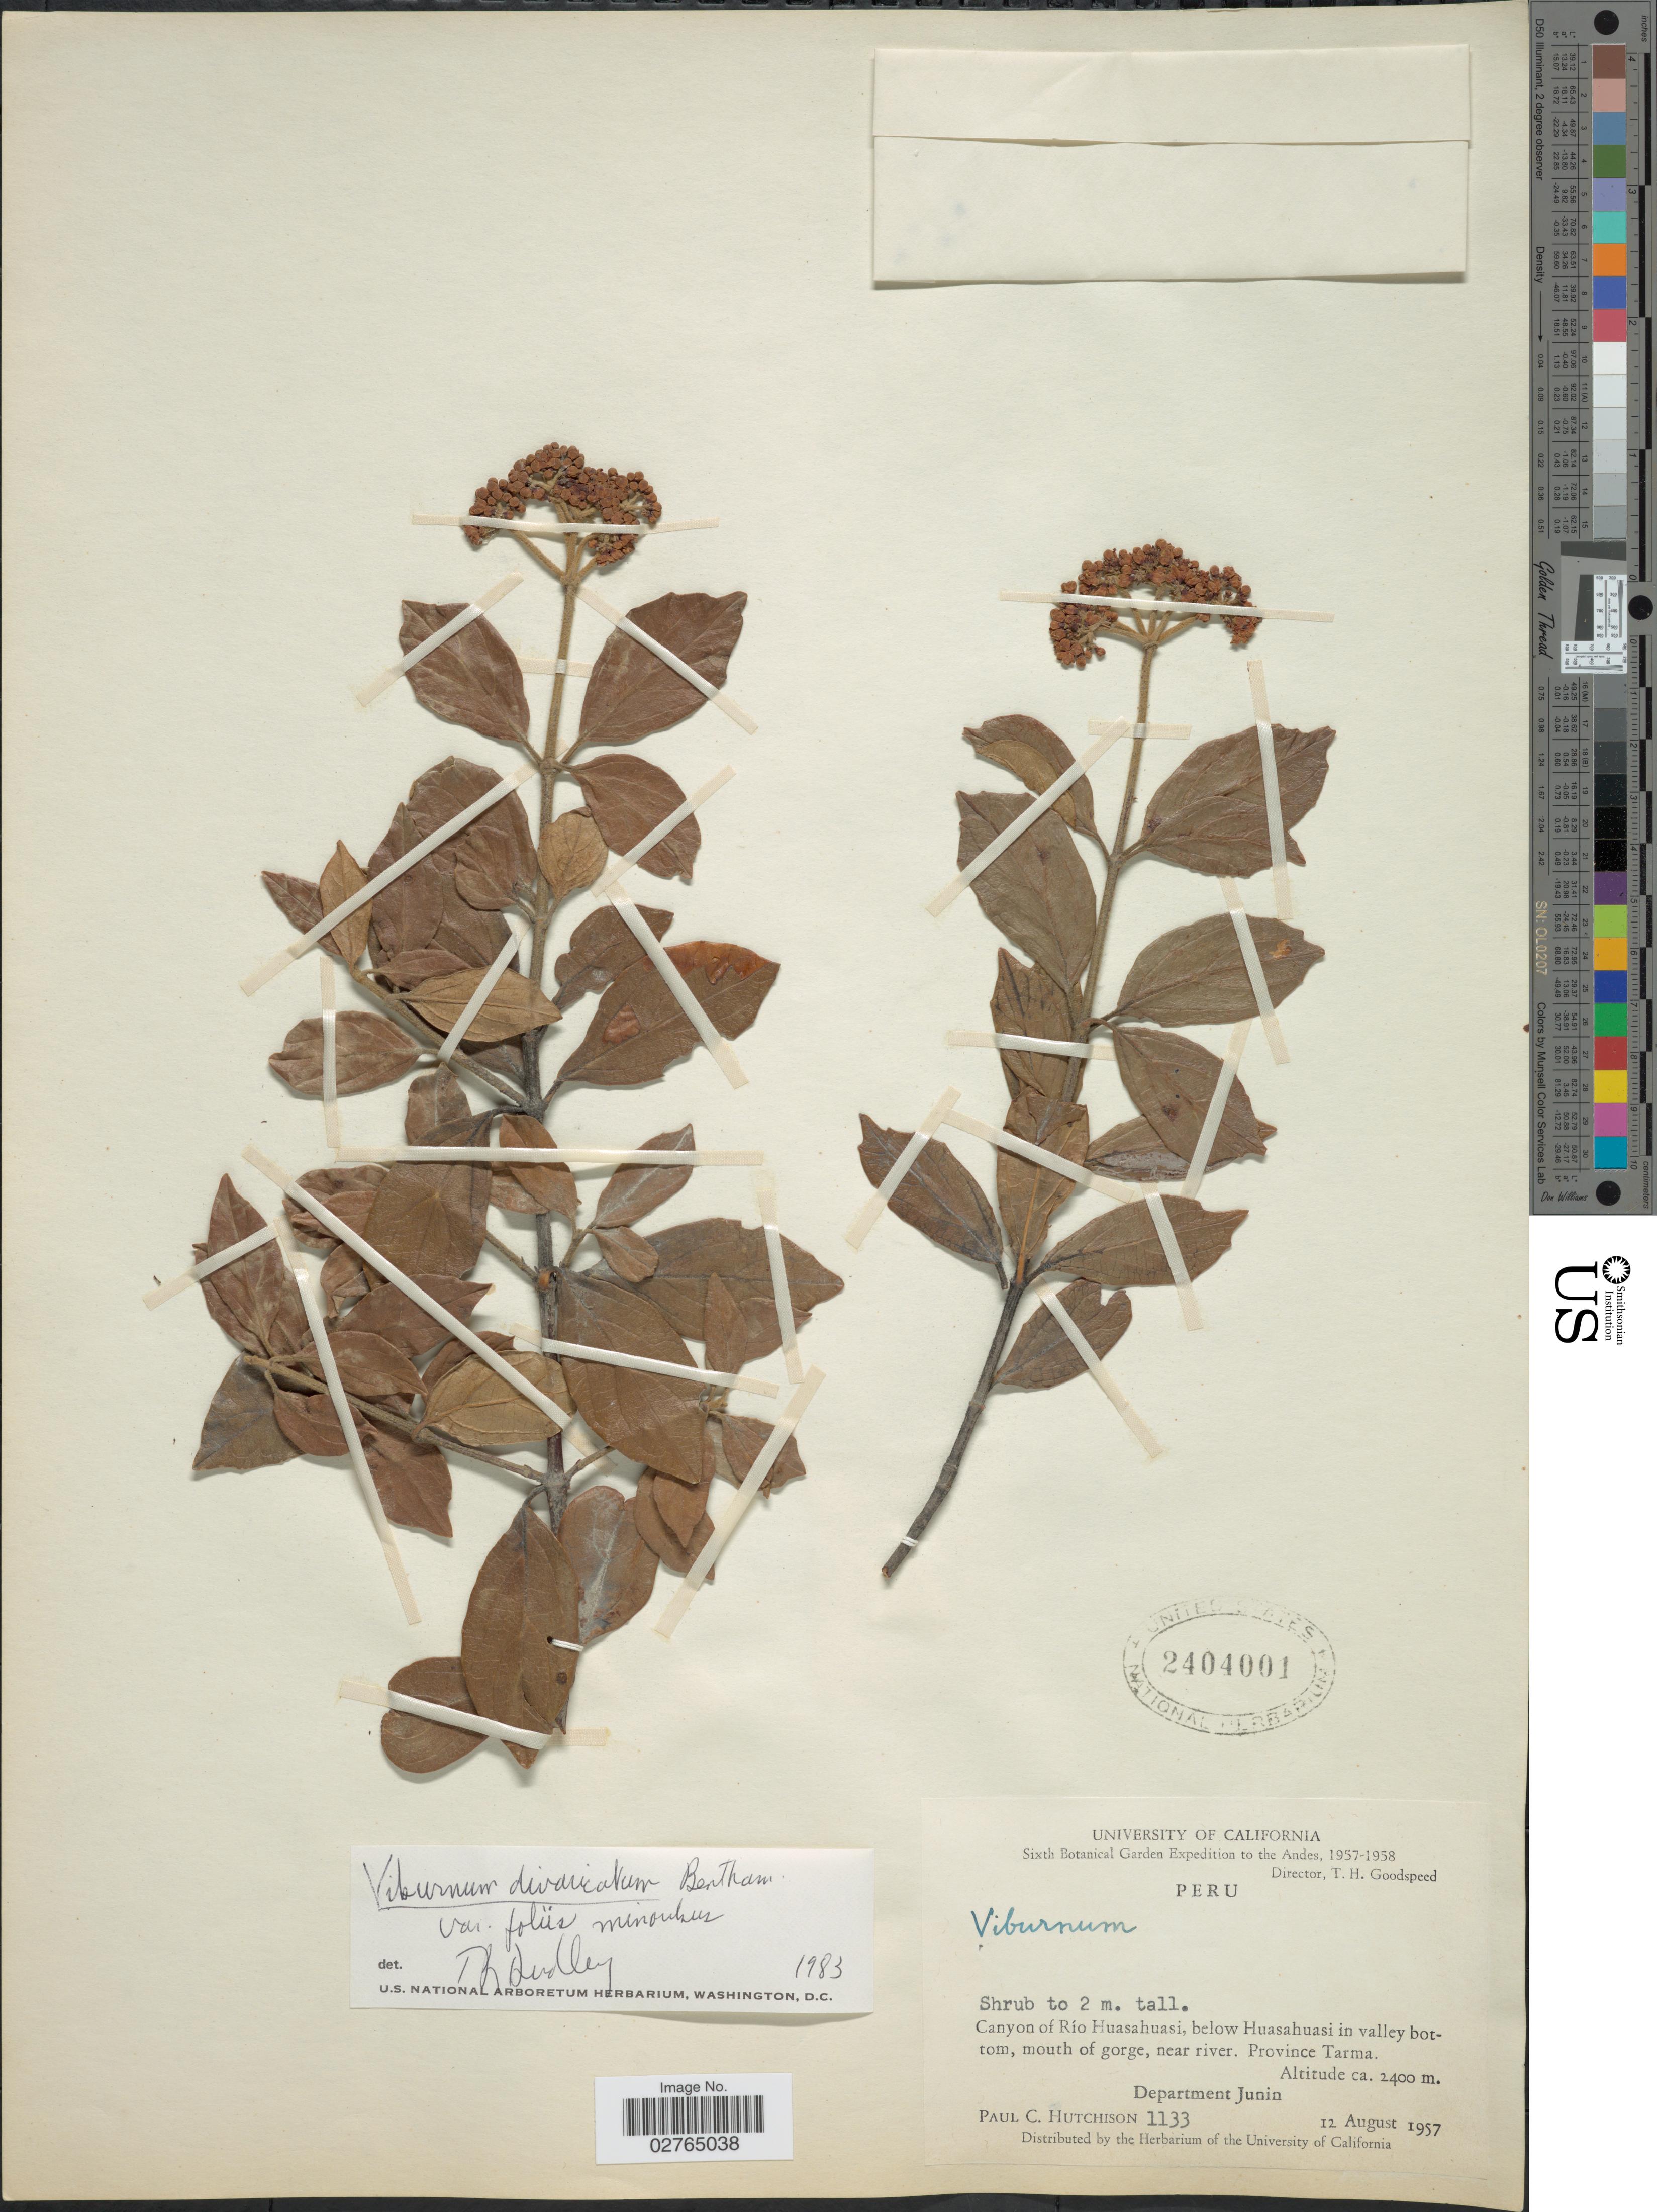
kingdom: Plantae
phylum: Tracheophyta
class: Magnoliopsida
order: Dipsacales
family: Viburnaceae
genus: Viburnum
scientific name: Viburnum divaricatum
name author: Benth.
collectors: P. C. Hutchison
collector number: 1133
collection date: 1957-08-12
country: Peru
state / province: Junín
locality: Andes. Canyon of Río Huasahuasi, below Huasahuasi valley bottom, mouth of gorge, near river. Province Tarma. Department Junin.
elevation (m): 2400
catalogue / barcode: US 2404001